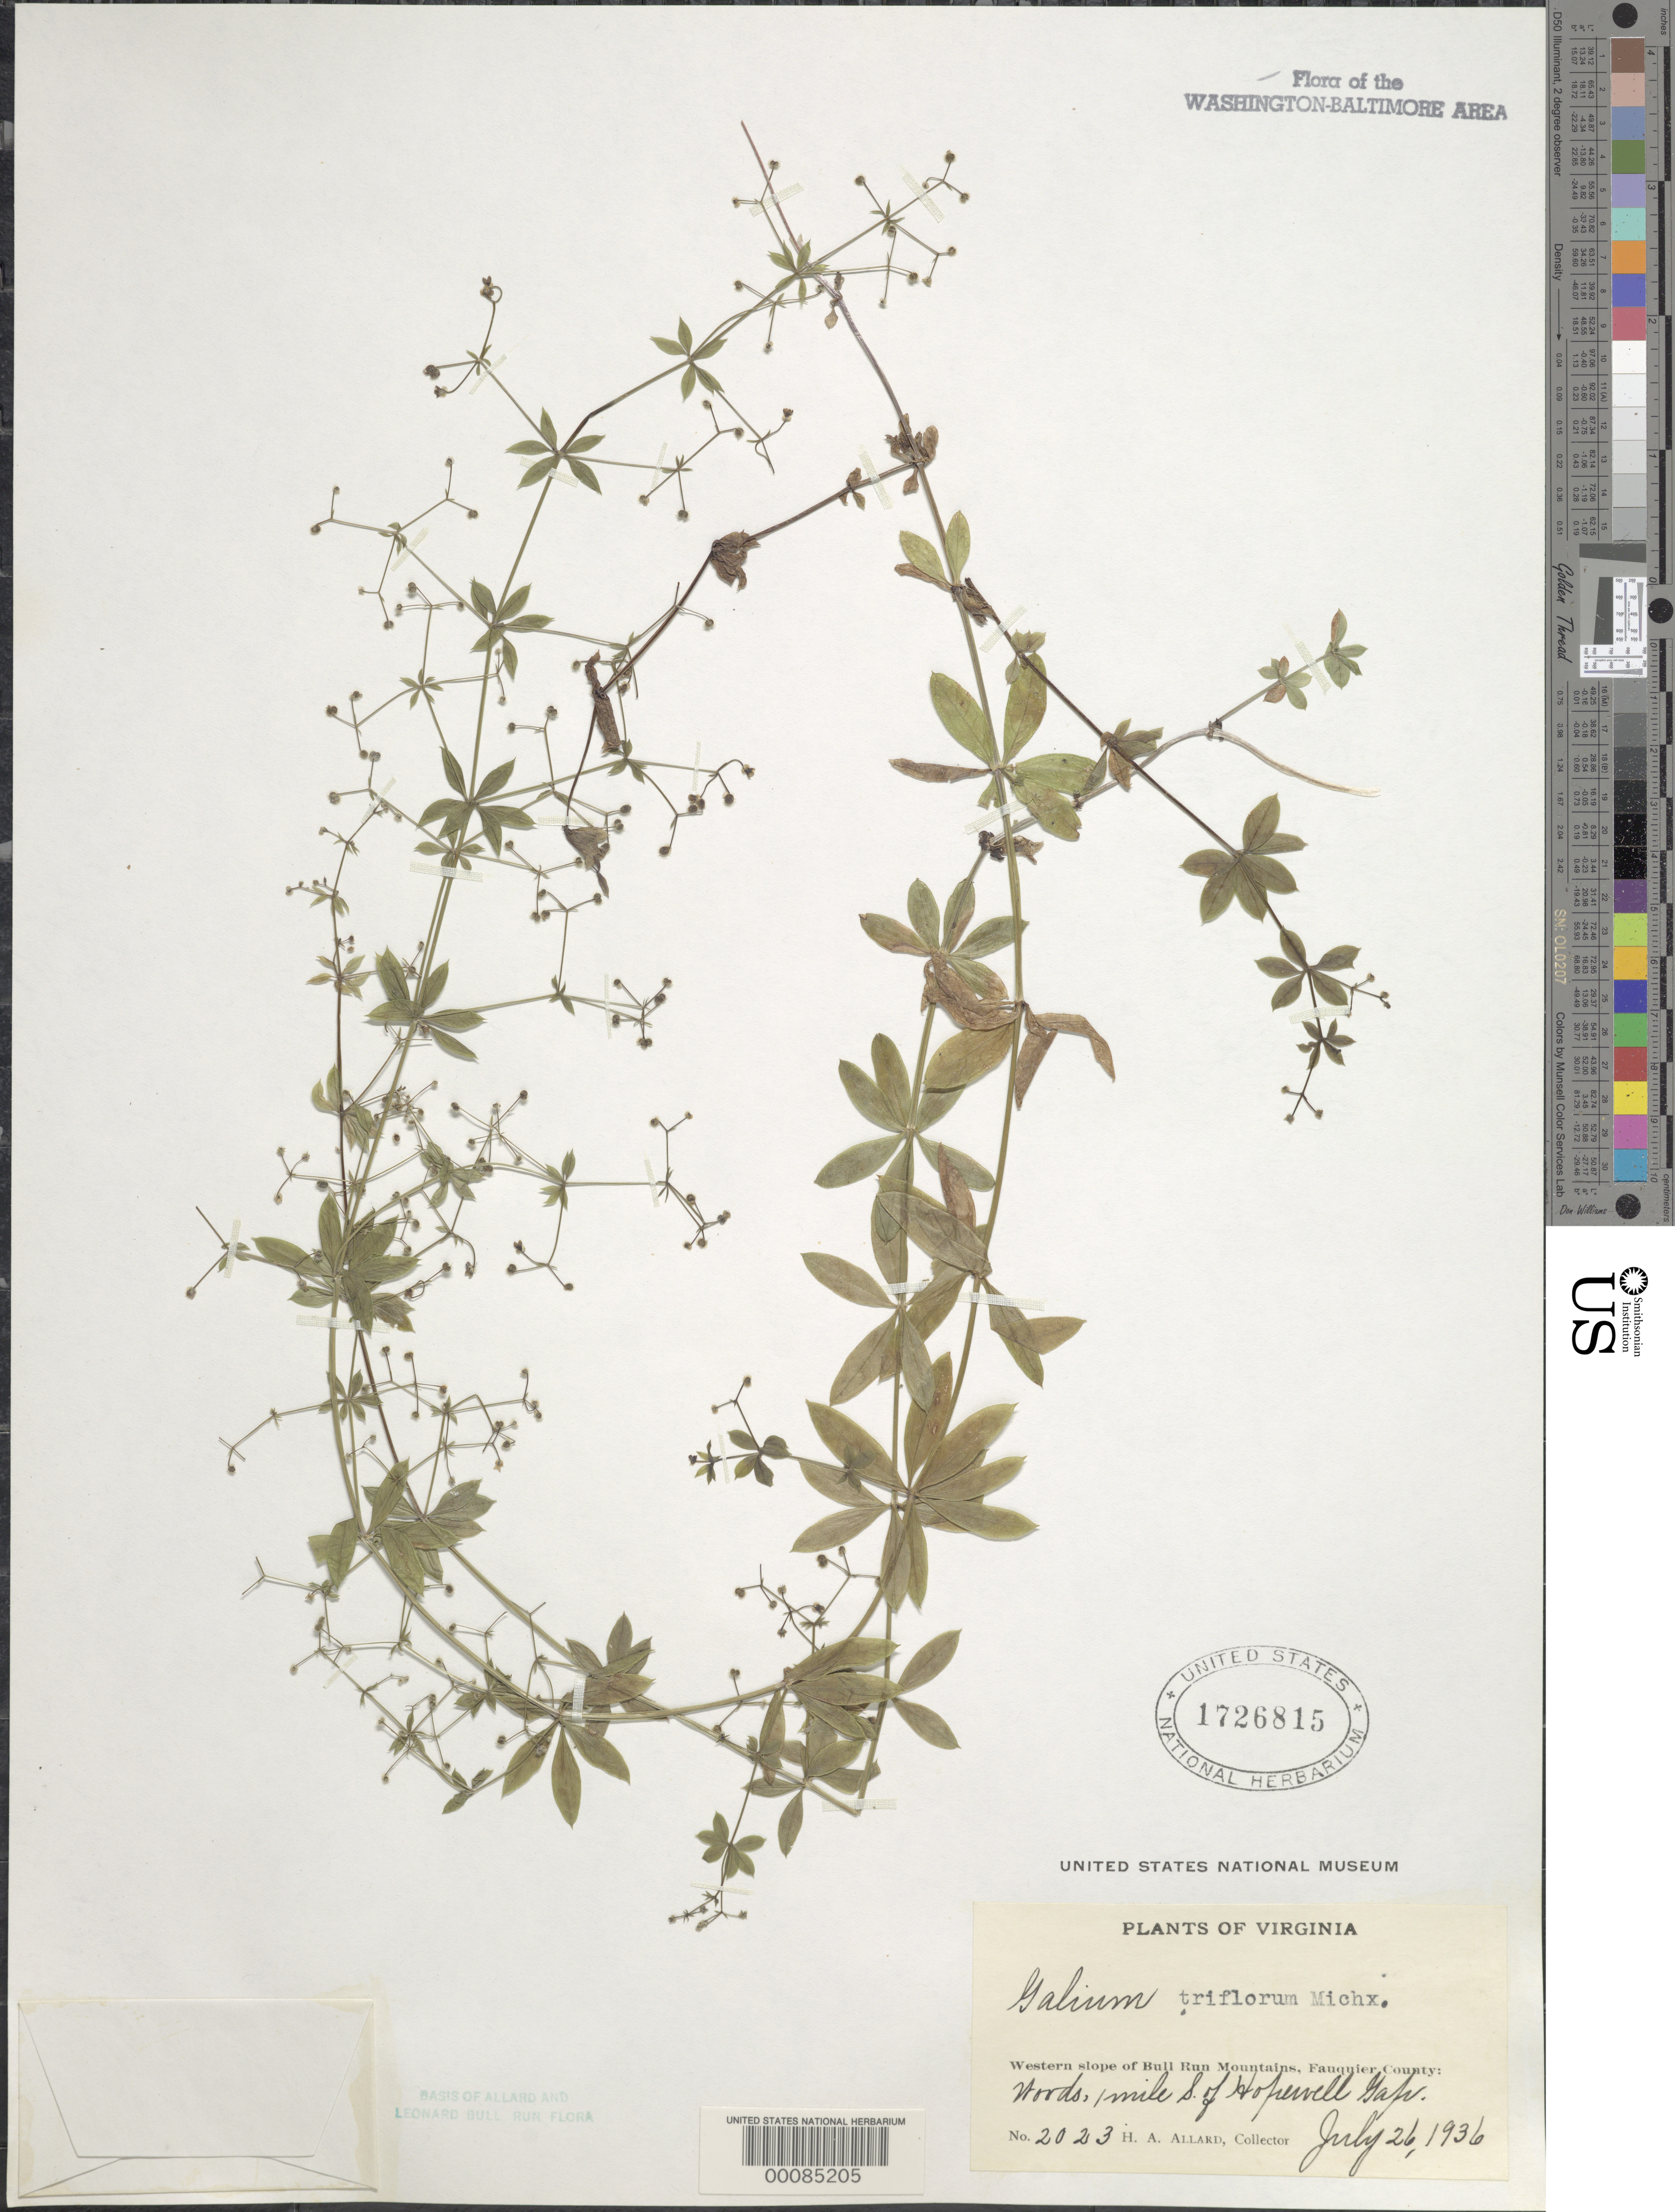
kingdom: Plantae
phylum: Tracheophyta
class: Magnoliopsida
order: Gentianales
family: Rubiaceae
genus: Galium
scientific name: Galium triflorum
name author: Michx.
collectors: H. A. Allard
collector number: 2023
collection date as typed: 26 Jul 1936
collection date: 1936-07-26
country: United States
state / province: Virginia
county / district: Fauquier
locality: Near Hopewell Gap, west slope of Bull Run Mts.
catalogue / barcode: US 1726815